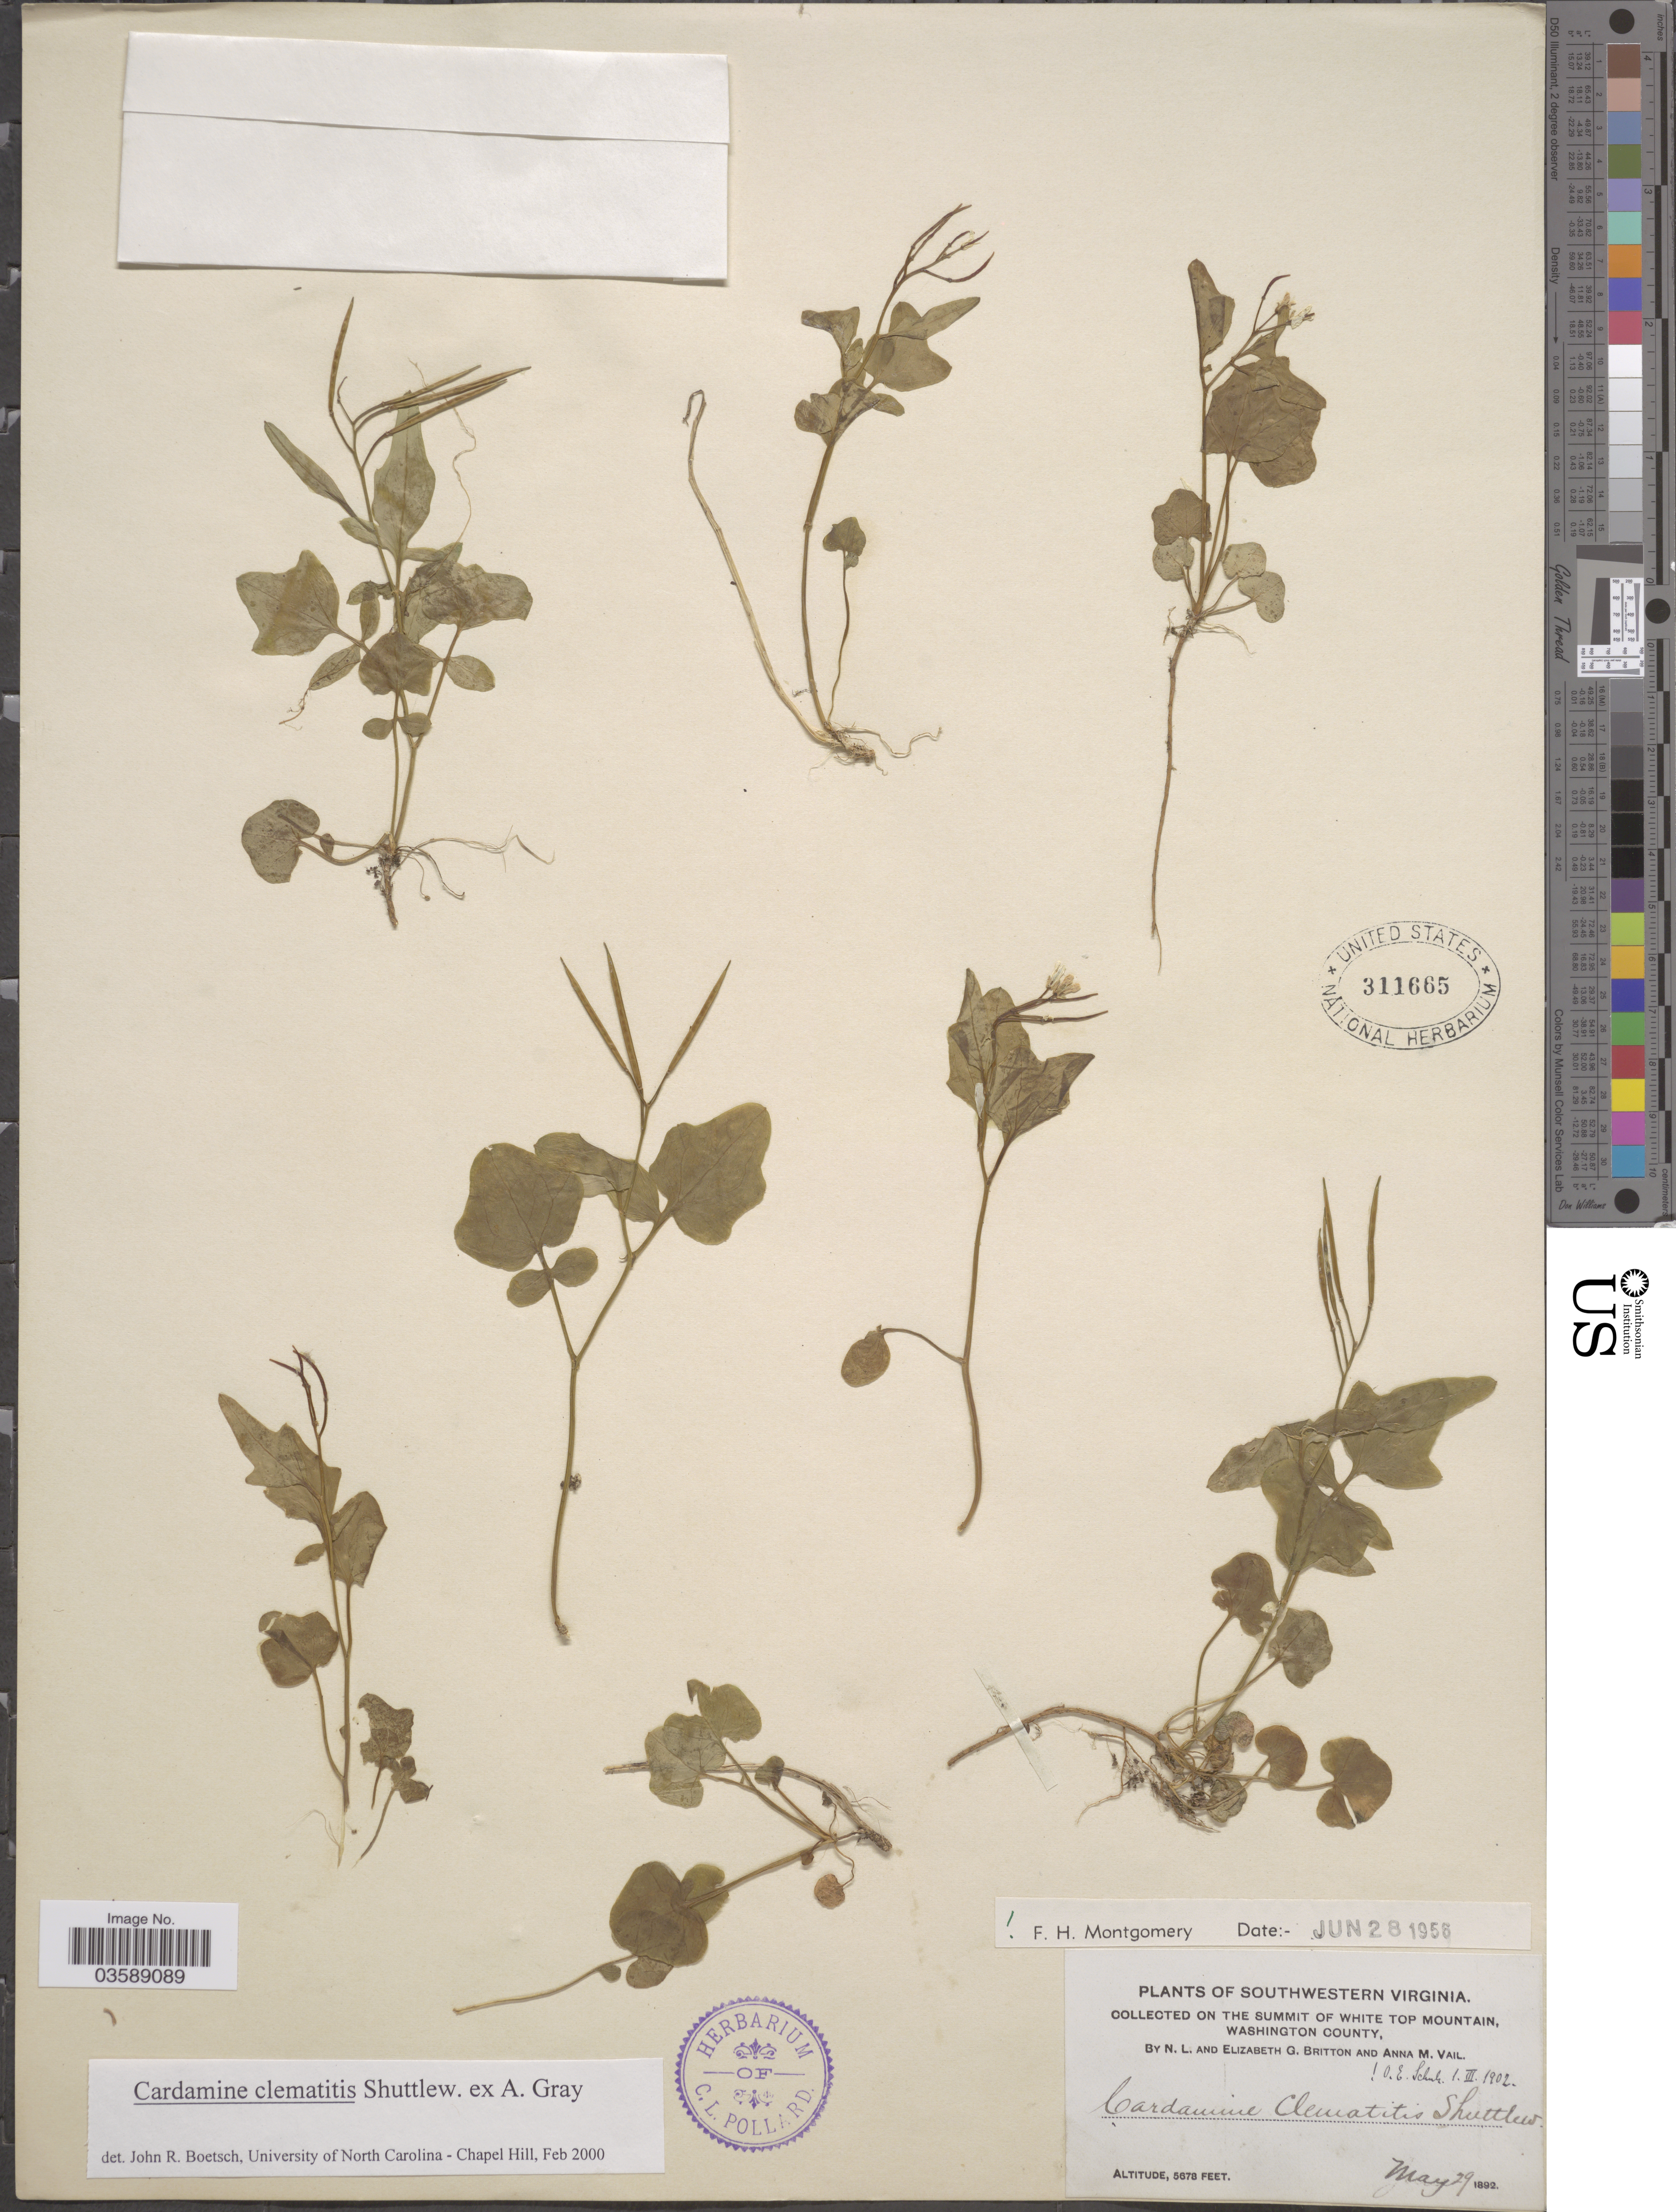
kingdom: Plantae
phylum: Tracheophyta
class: Magnoliopsida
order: Brassicales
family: Brassicaceae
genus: Cardamine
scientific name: Cardamine clematitis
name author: Shuttlew. ex S. Watson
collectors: N. Britton, E. G. Britton & A. Vail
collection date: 1892-05-29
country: United States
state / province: Virginia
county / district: Washington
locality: Southwestern Virginia. On the Summit of White Top Mountain, Washington County.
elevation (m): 1731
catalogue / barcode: US 311665